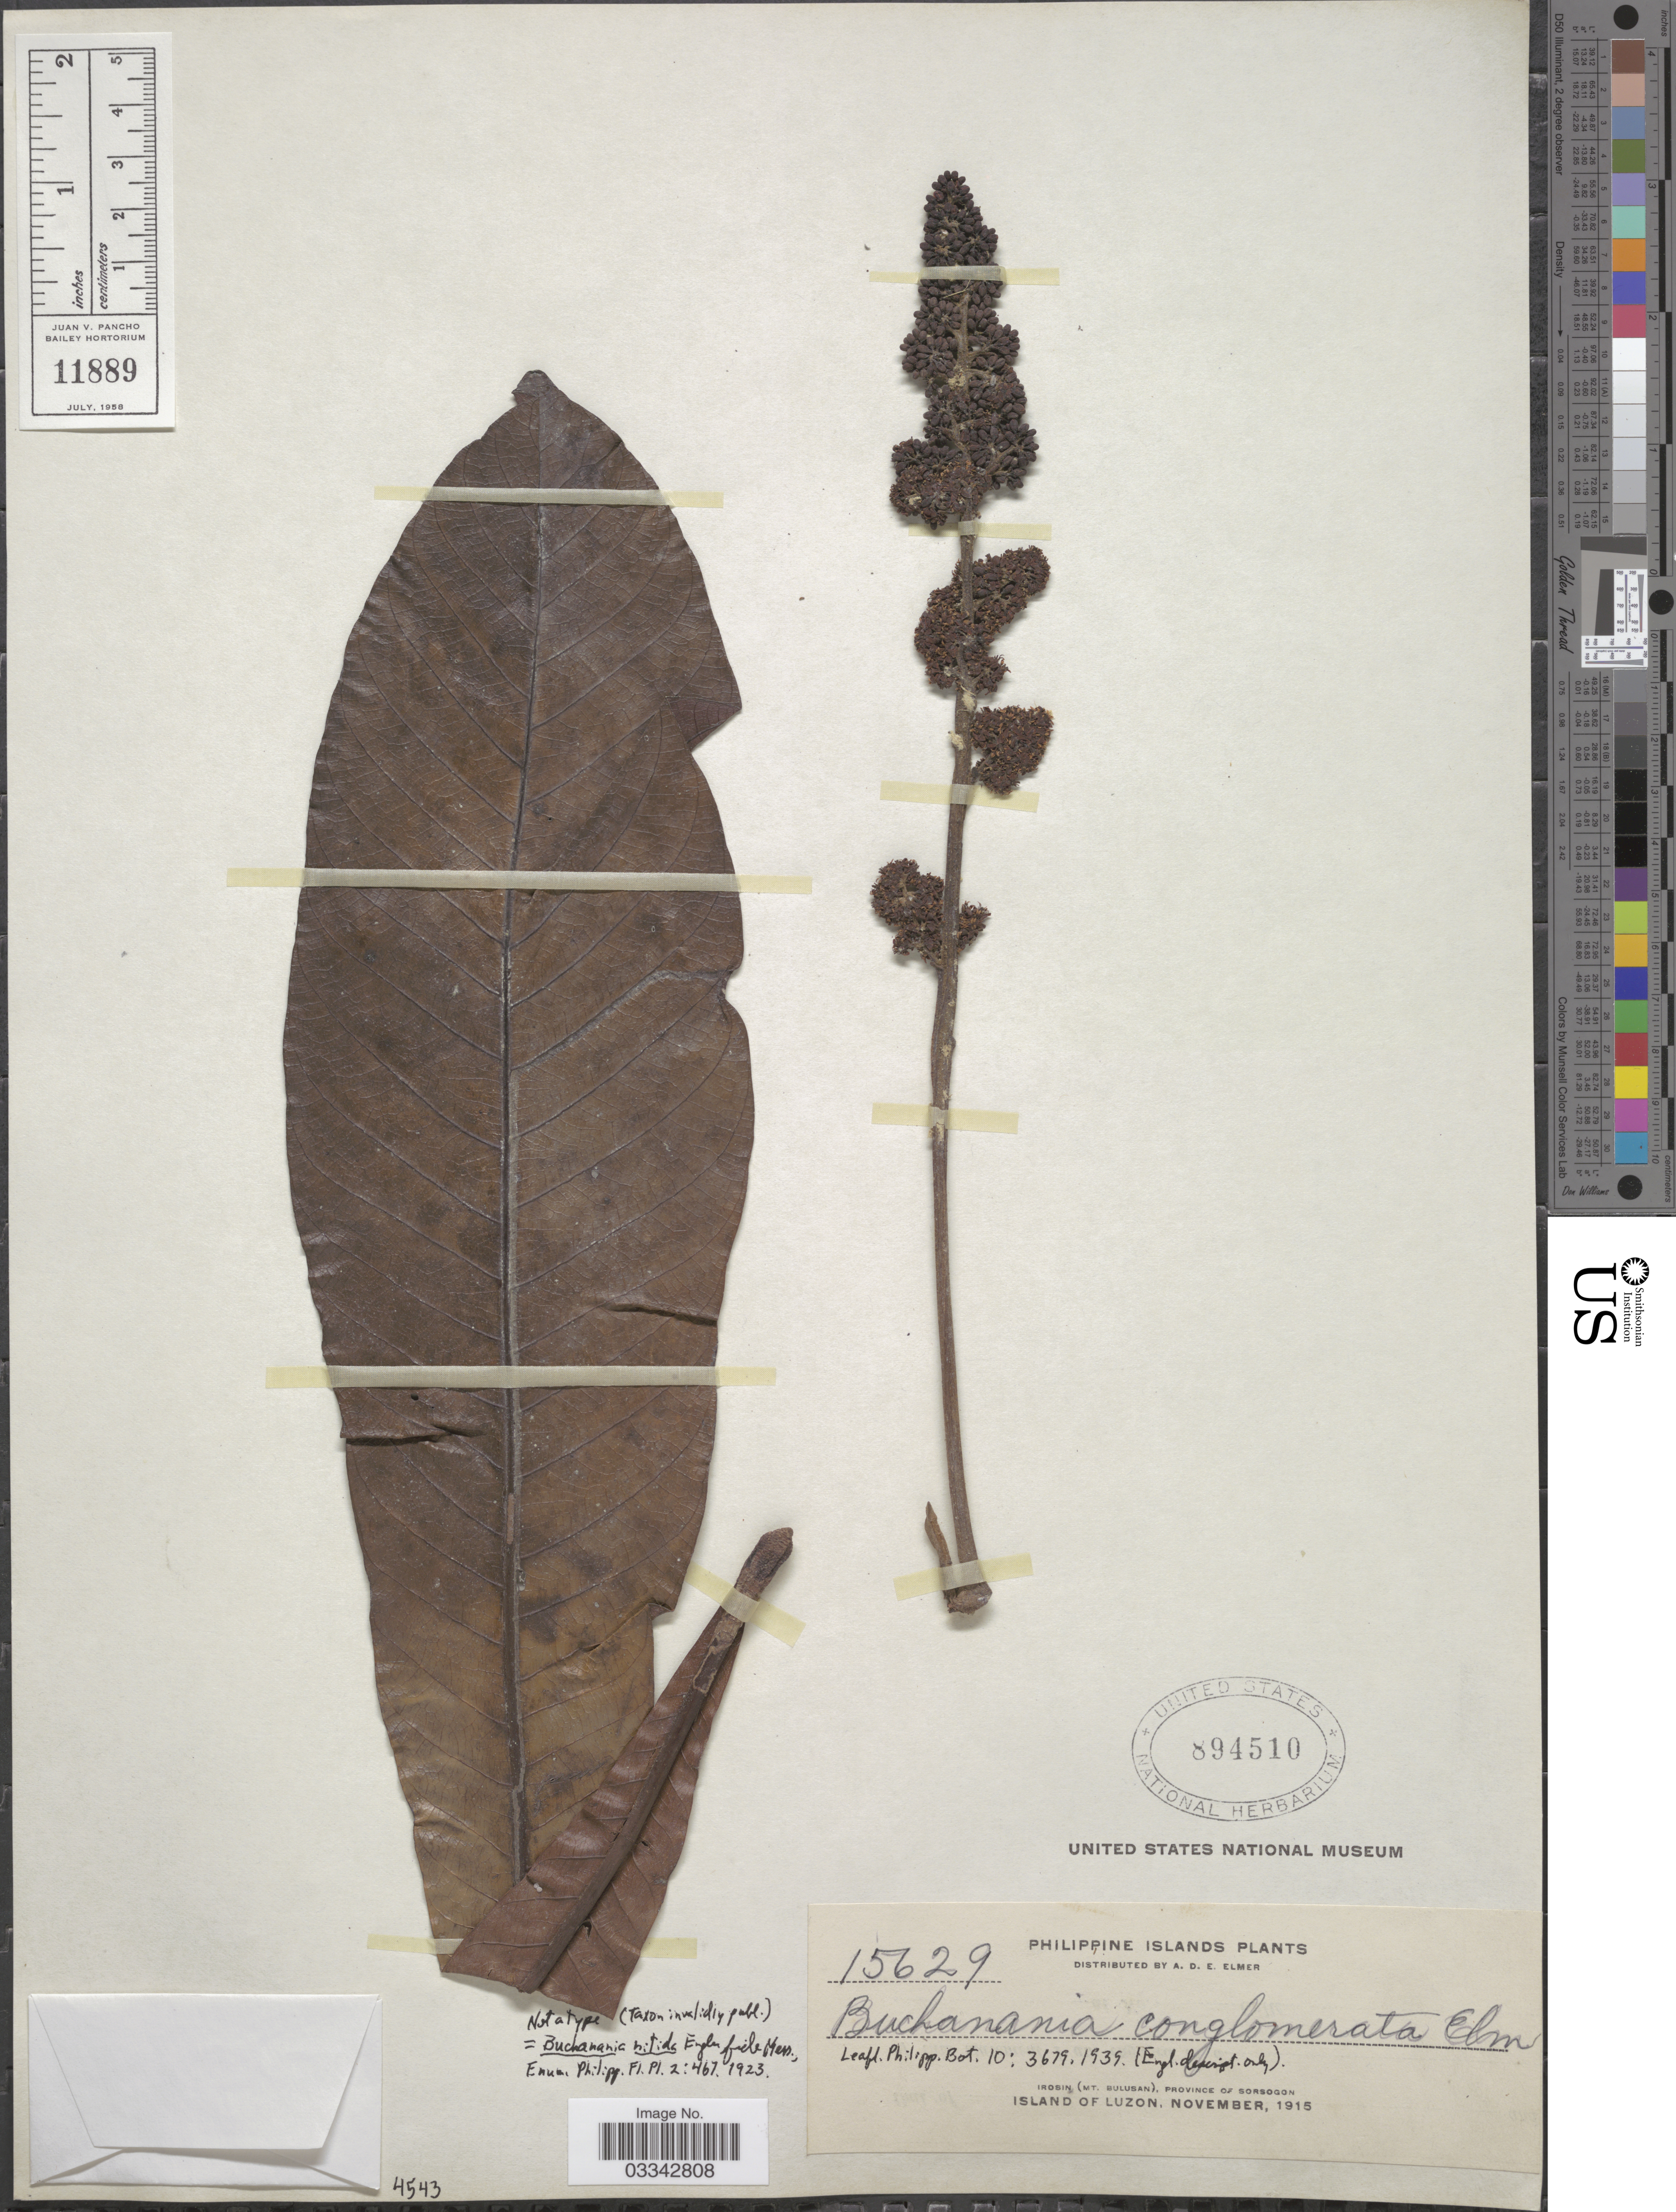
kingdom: Plantae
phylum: Tracheophyta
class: Magnoliopsida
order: Sapindales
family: Anacardiaceae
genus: Buchanania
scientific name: Buchanania nitida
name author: Engl.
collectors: A. D. E. Elmer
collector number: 15629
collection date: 1915-11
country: Philippines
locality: Philippine Islands. Irosin (Mt. Bulusan), province of Sorsogon. Island of Luzon.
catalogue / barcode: US 894510